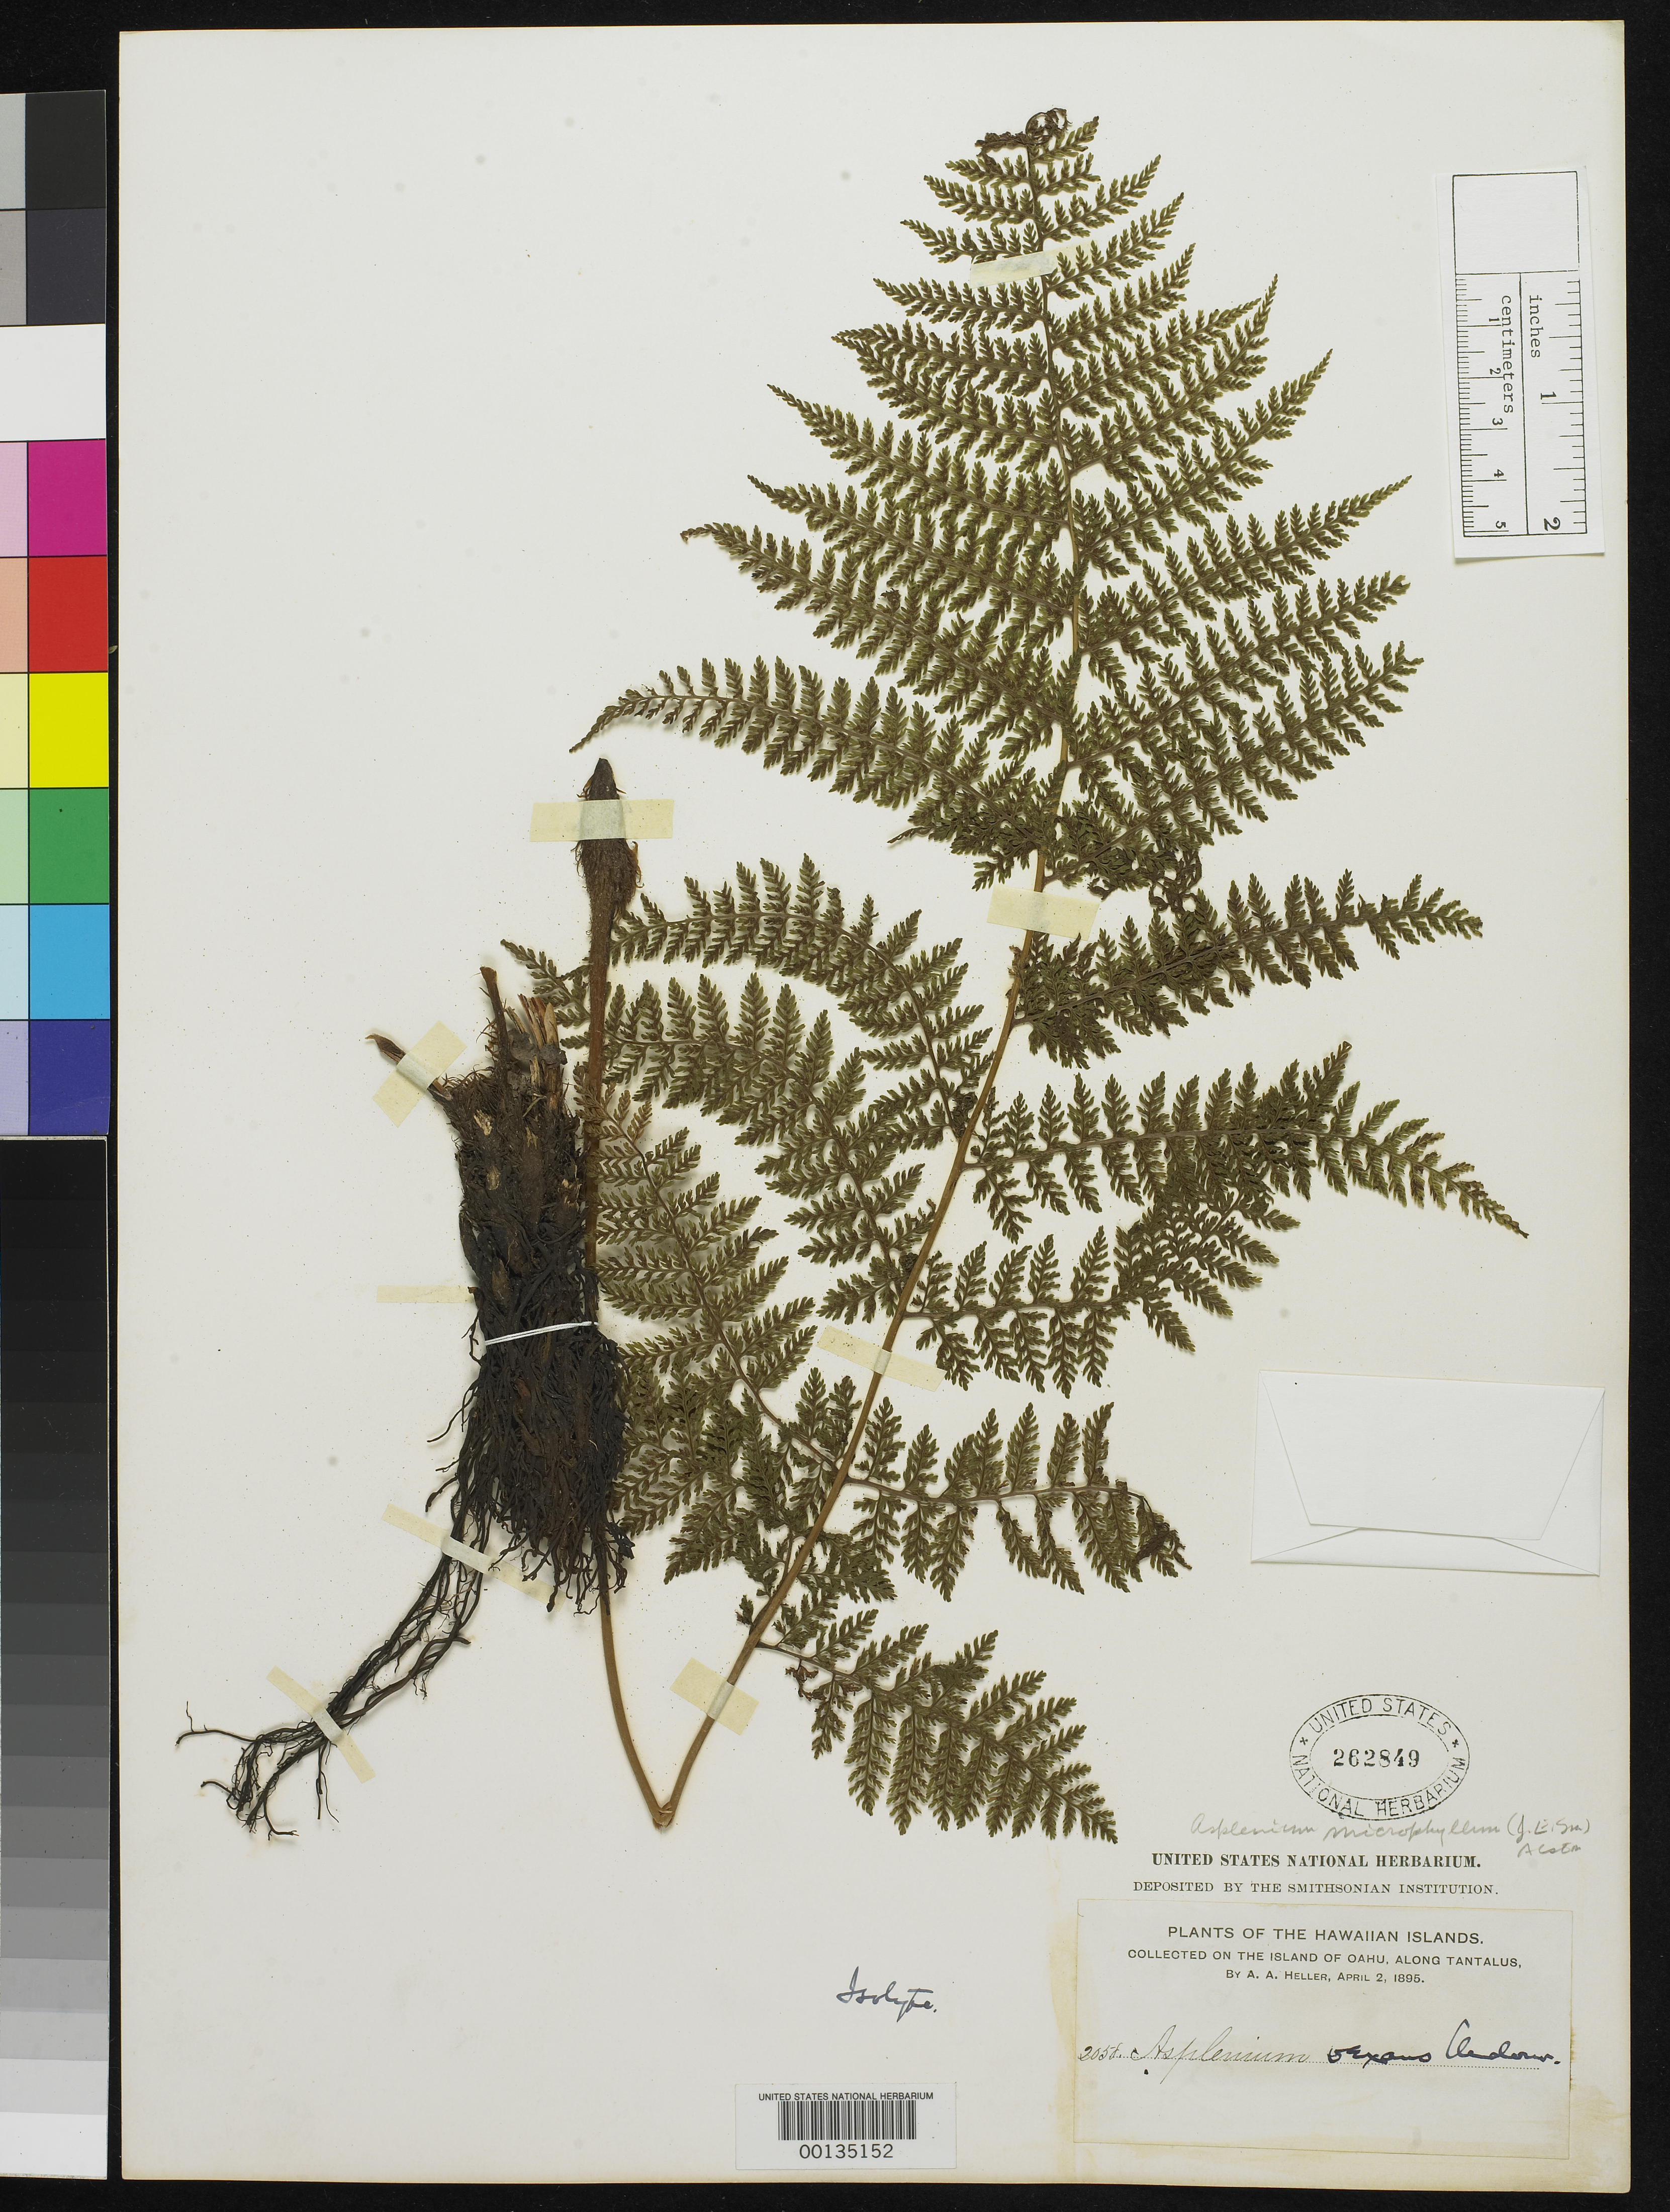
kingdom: Plantae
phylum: Tracheophyta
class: Polypodiopsida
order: Polypodiales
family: Aspleniaceae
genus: Asplenium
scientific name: Asplenium vexans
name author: Underw. in A. Heller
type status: Type Collection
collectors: A. A. Heller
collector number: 2058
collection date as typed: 02 Apr 1895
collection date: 1895-04-02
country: United States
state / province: Hawaii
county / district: Honolulu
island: Oahu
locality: Along Tantalus.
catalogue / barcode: US 262849